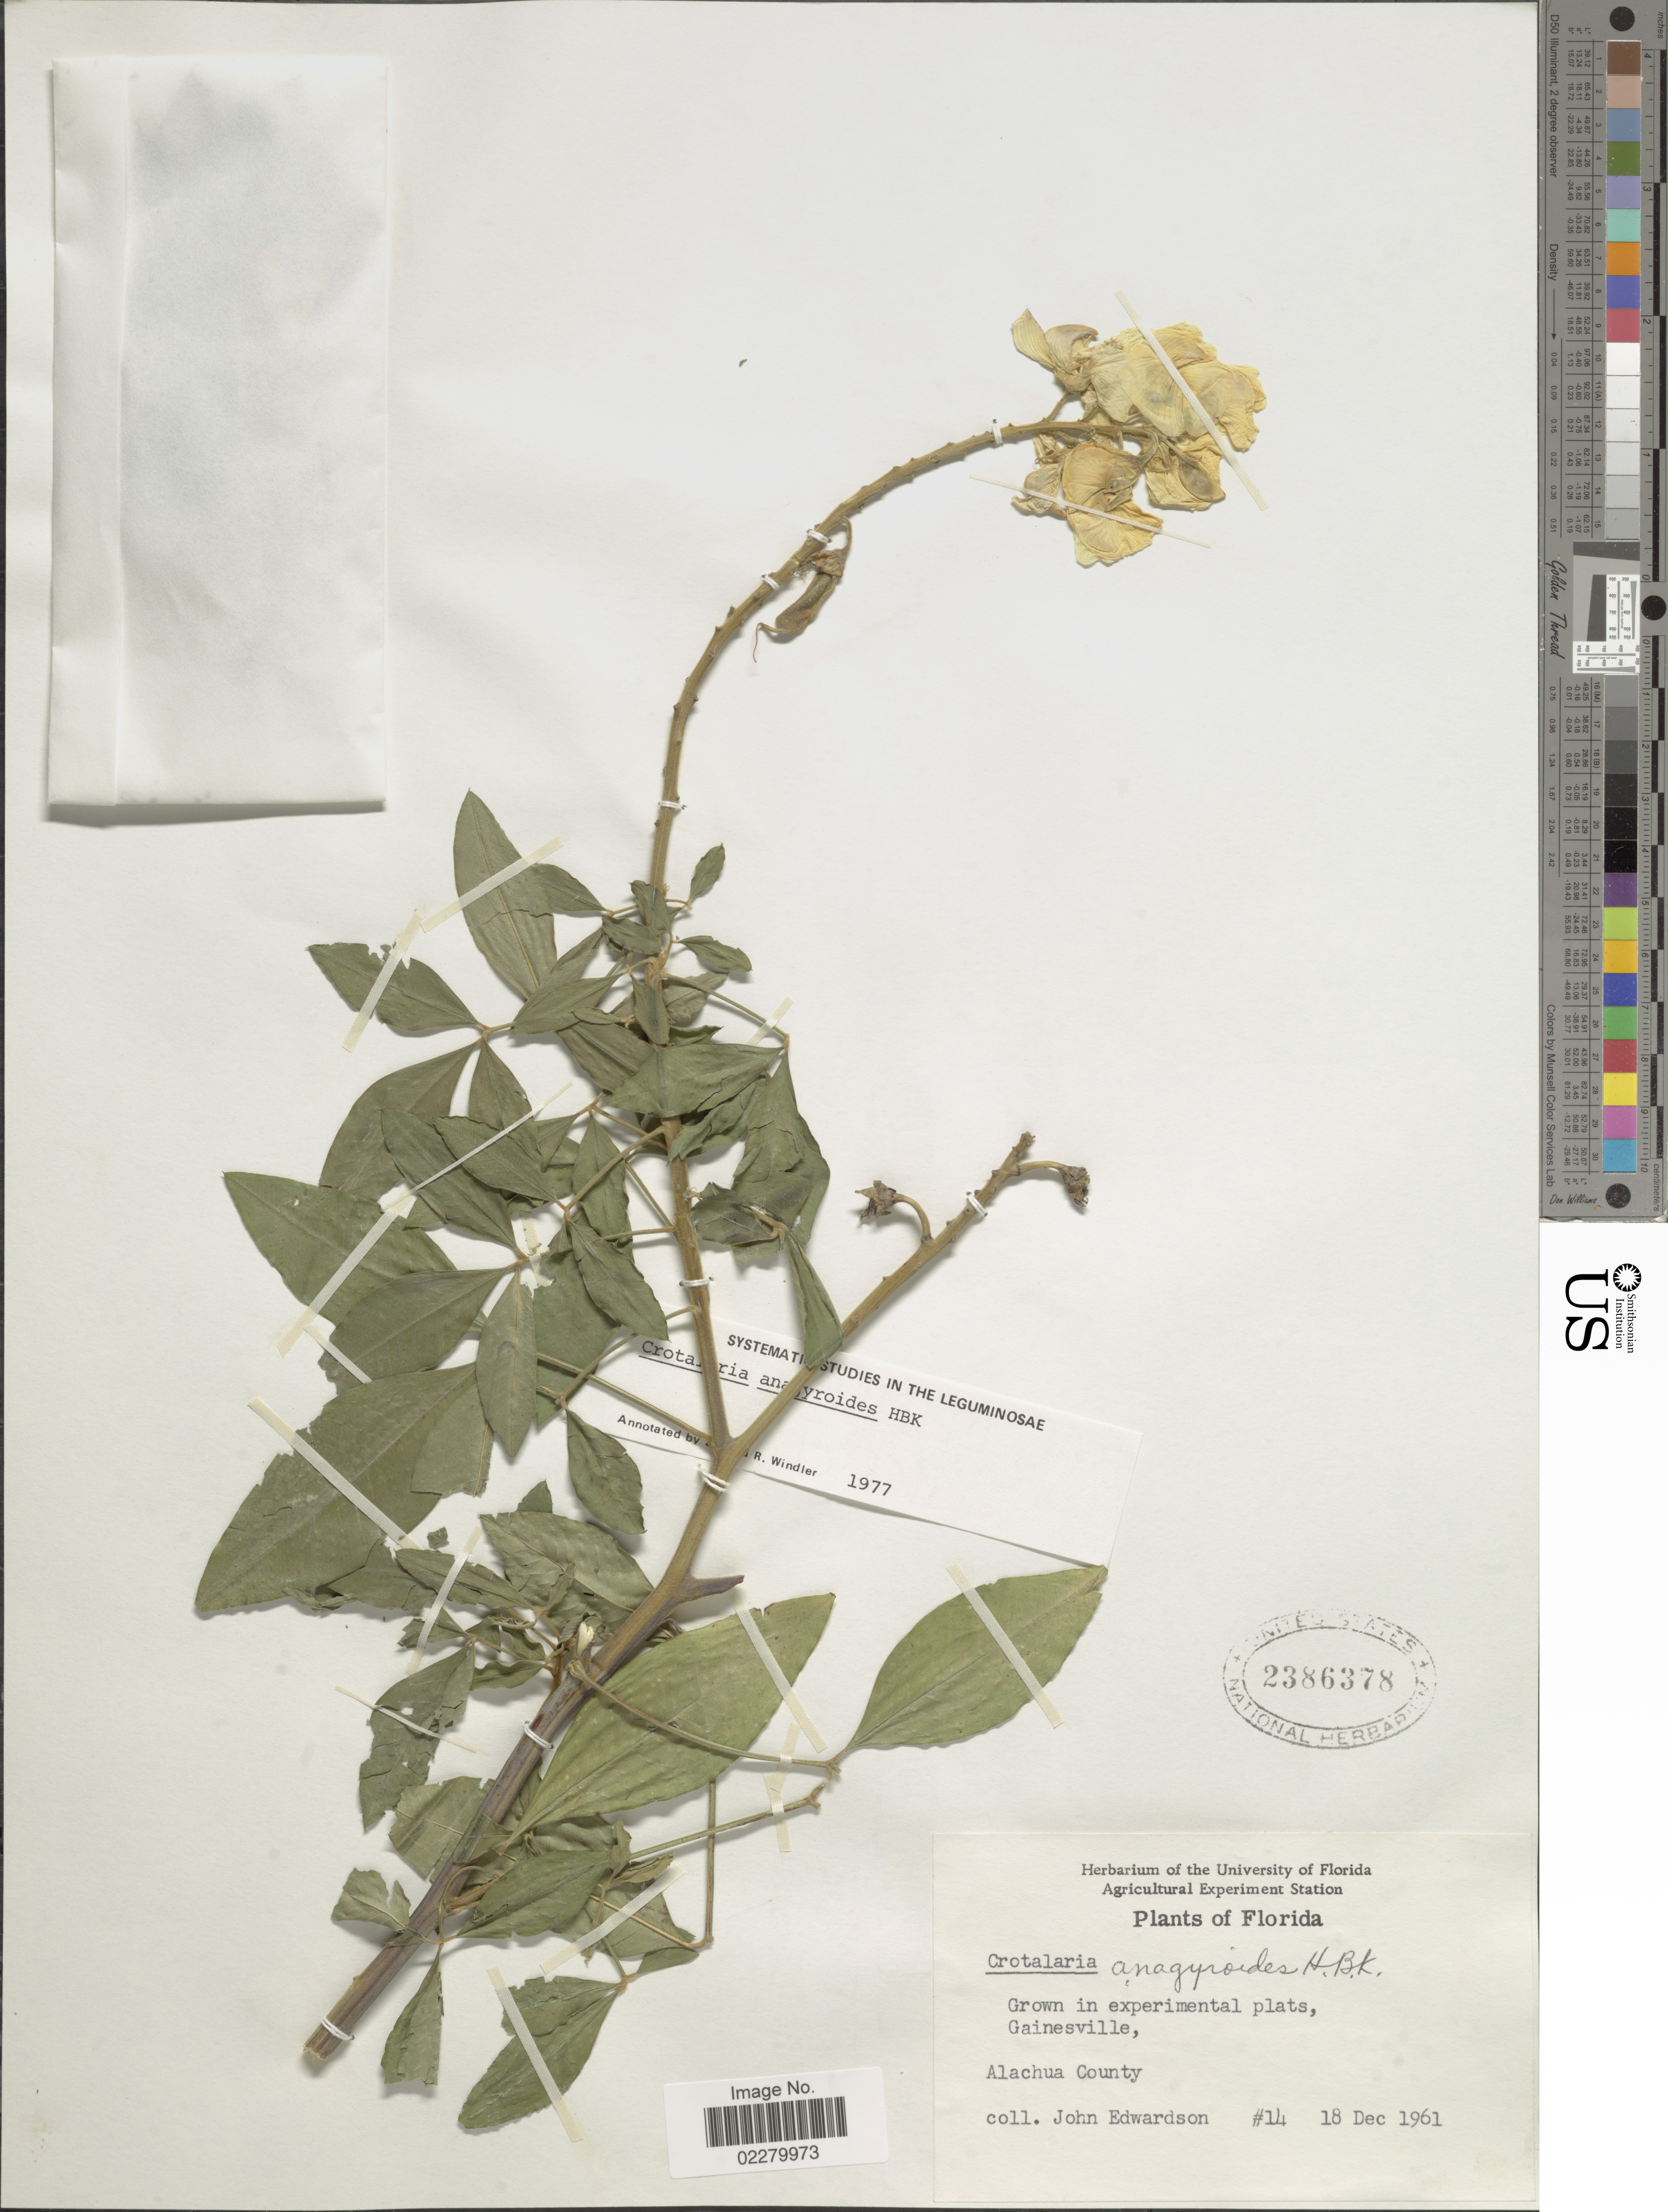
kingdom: Plantae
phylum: Tracheophyta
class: Magnoliopsida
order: Fabales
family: Fabaceae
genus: Crotalaria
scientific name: Crotalaria anagyroides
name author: Kunth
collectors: J. Edwardson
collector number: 14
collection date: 1961-12-18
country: United States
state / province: Florida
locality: Gainesville, Alachua County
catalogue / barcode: US 2386378